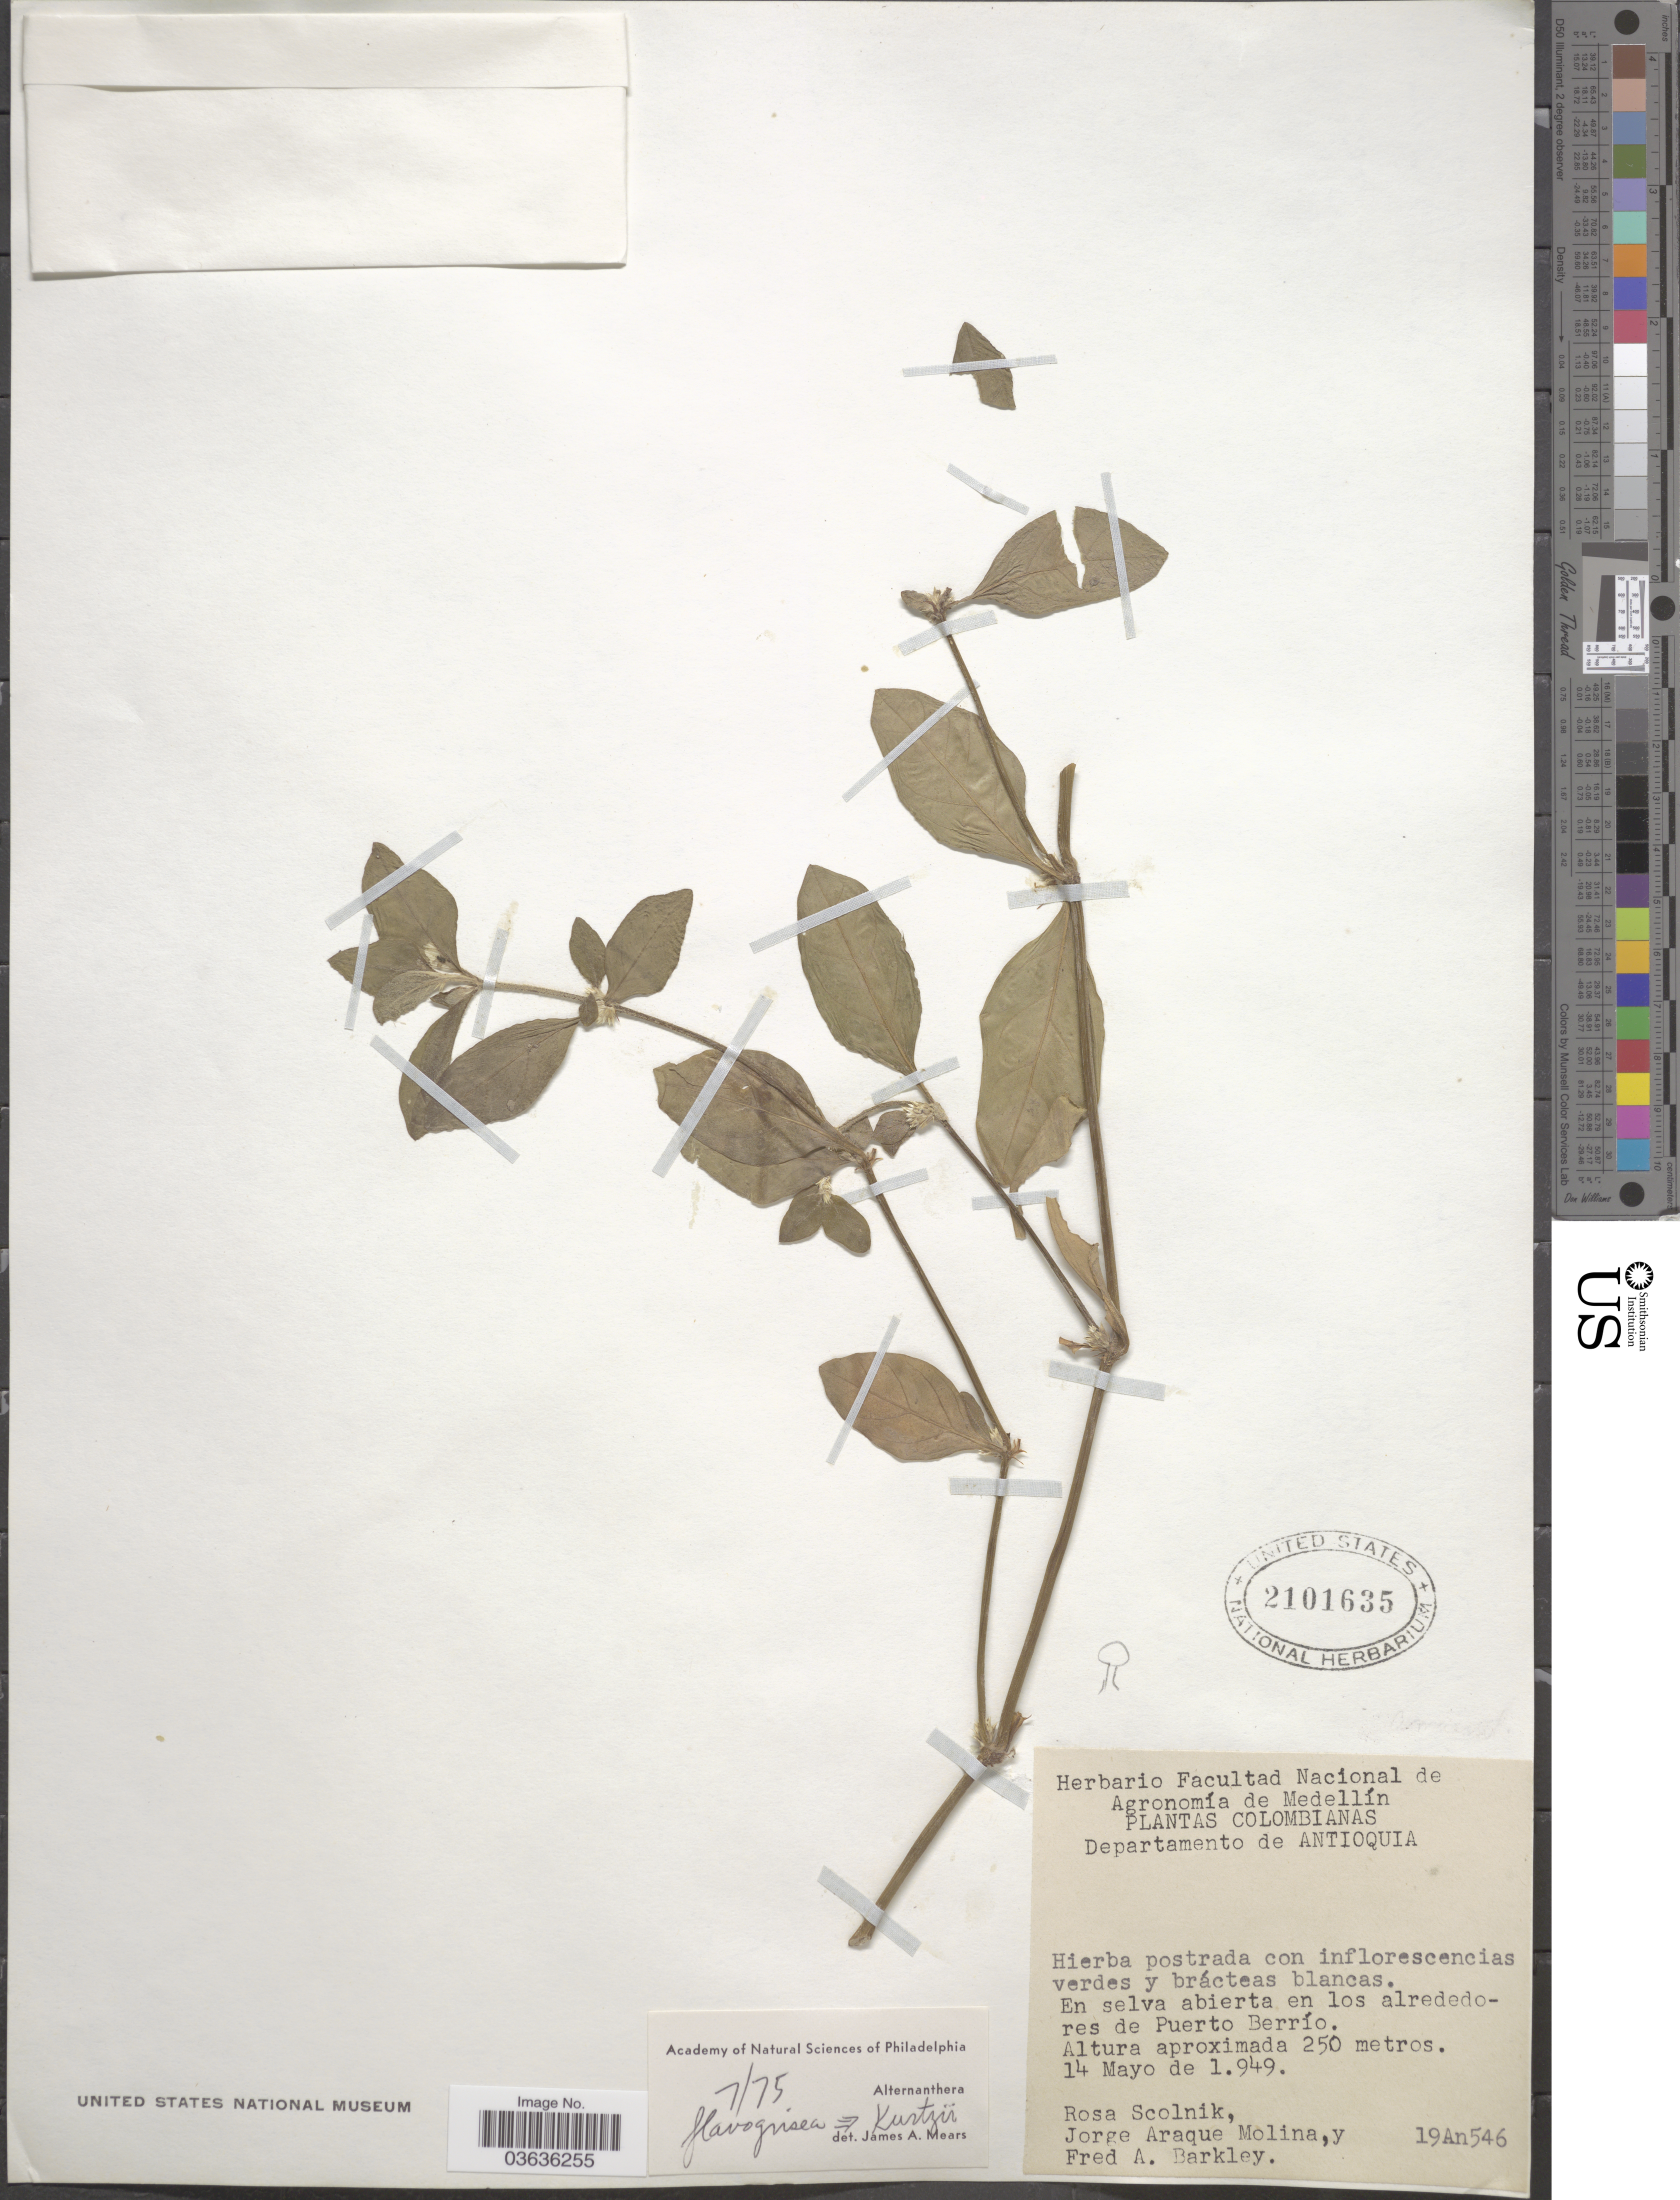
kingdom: Plantae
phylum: Tracheophyta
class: Magnoliopsida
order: Caryophyllales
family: Amaranthaceae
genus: Alternanthera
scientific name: Alternanthera flavogrisea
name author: Urb.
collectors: R. Scolnik, J. Araque Molina & F. A. Barkley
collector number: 19An546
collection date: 1949-05-14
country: Colombia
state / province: Antioquia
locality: Departamento de Antioquia. En selva abierta en los alrededores de Puerto Berrío.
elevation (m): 250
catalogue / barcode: US 2101635